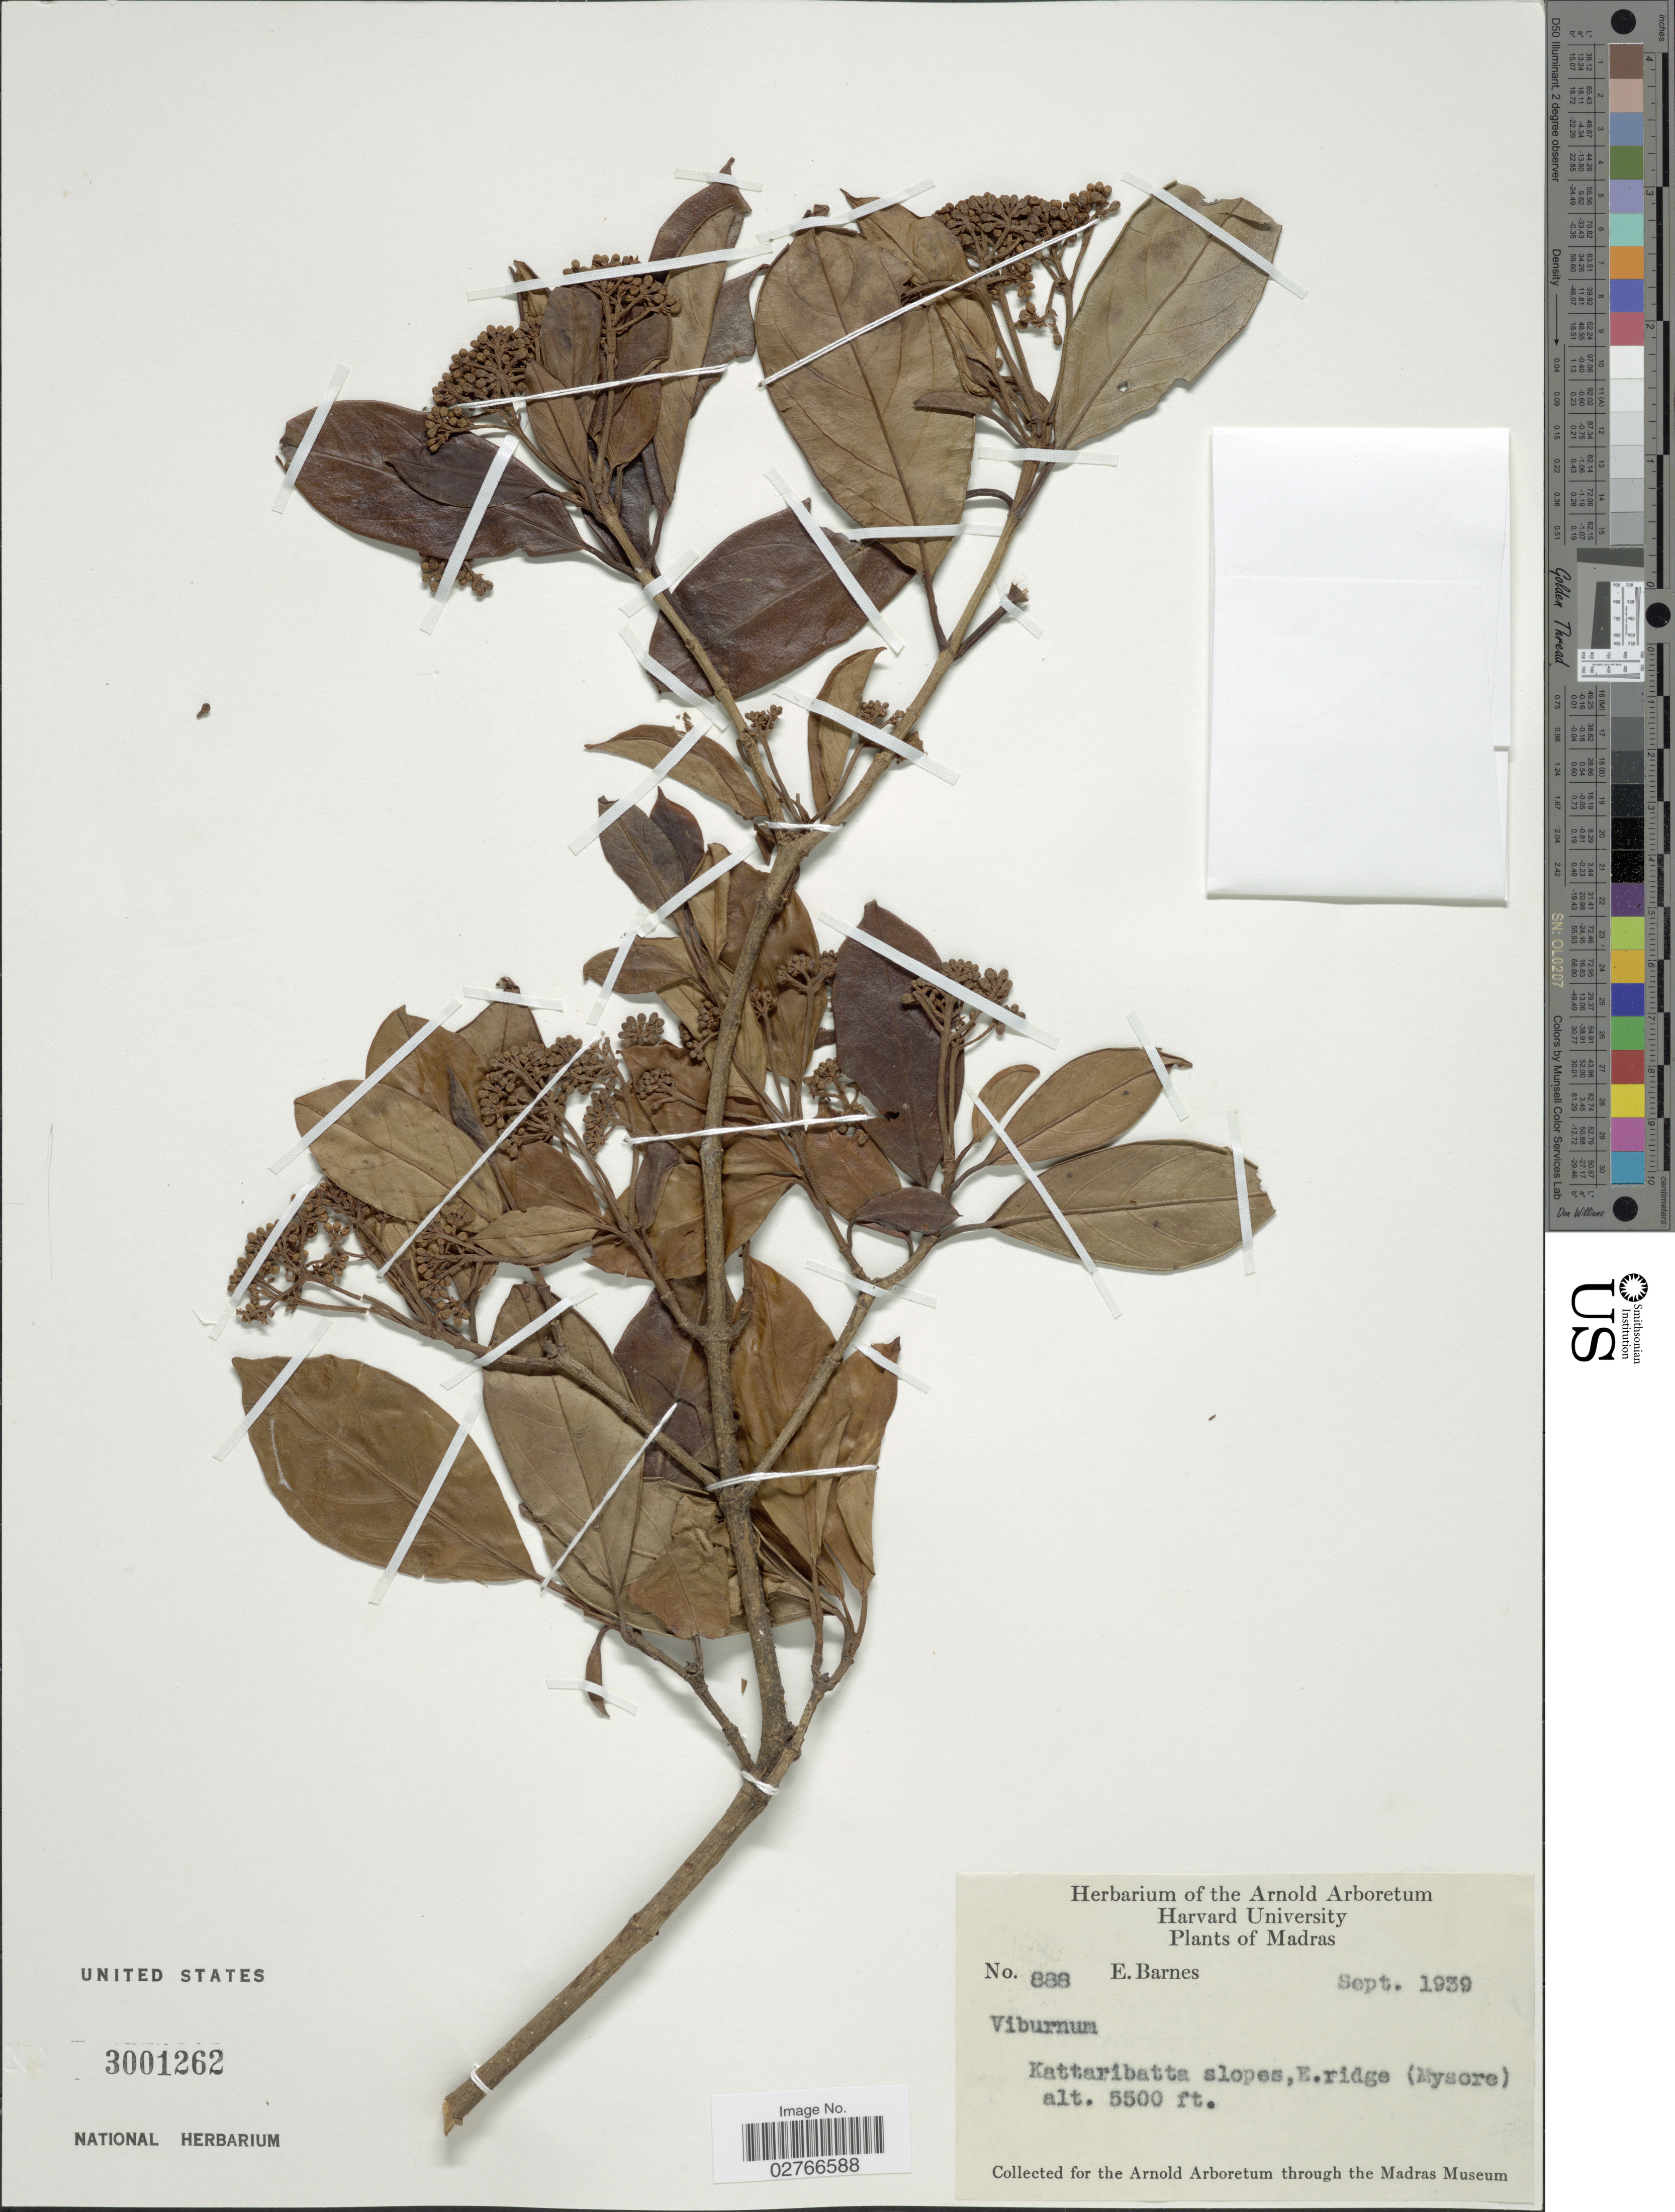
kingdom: Plantae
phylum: Tracheophyta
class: Magnoliopsida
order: Dipsacales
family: Viburnaceae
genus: Viburnum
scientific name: Viburnum sp.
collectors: E. Barnes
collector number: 888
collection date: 1939-09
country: India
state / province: Karnataka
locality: Madras. Kattaribatta slopes, E. ridge, Mysore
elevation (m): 1676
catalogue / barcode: US 3001262